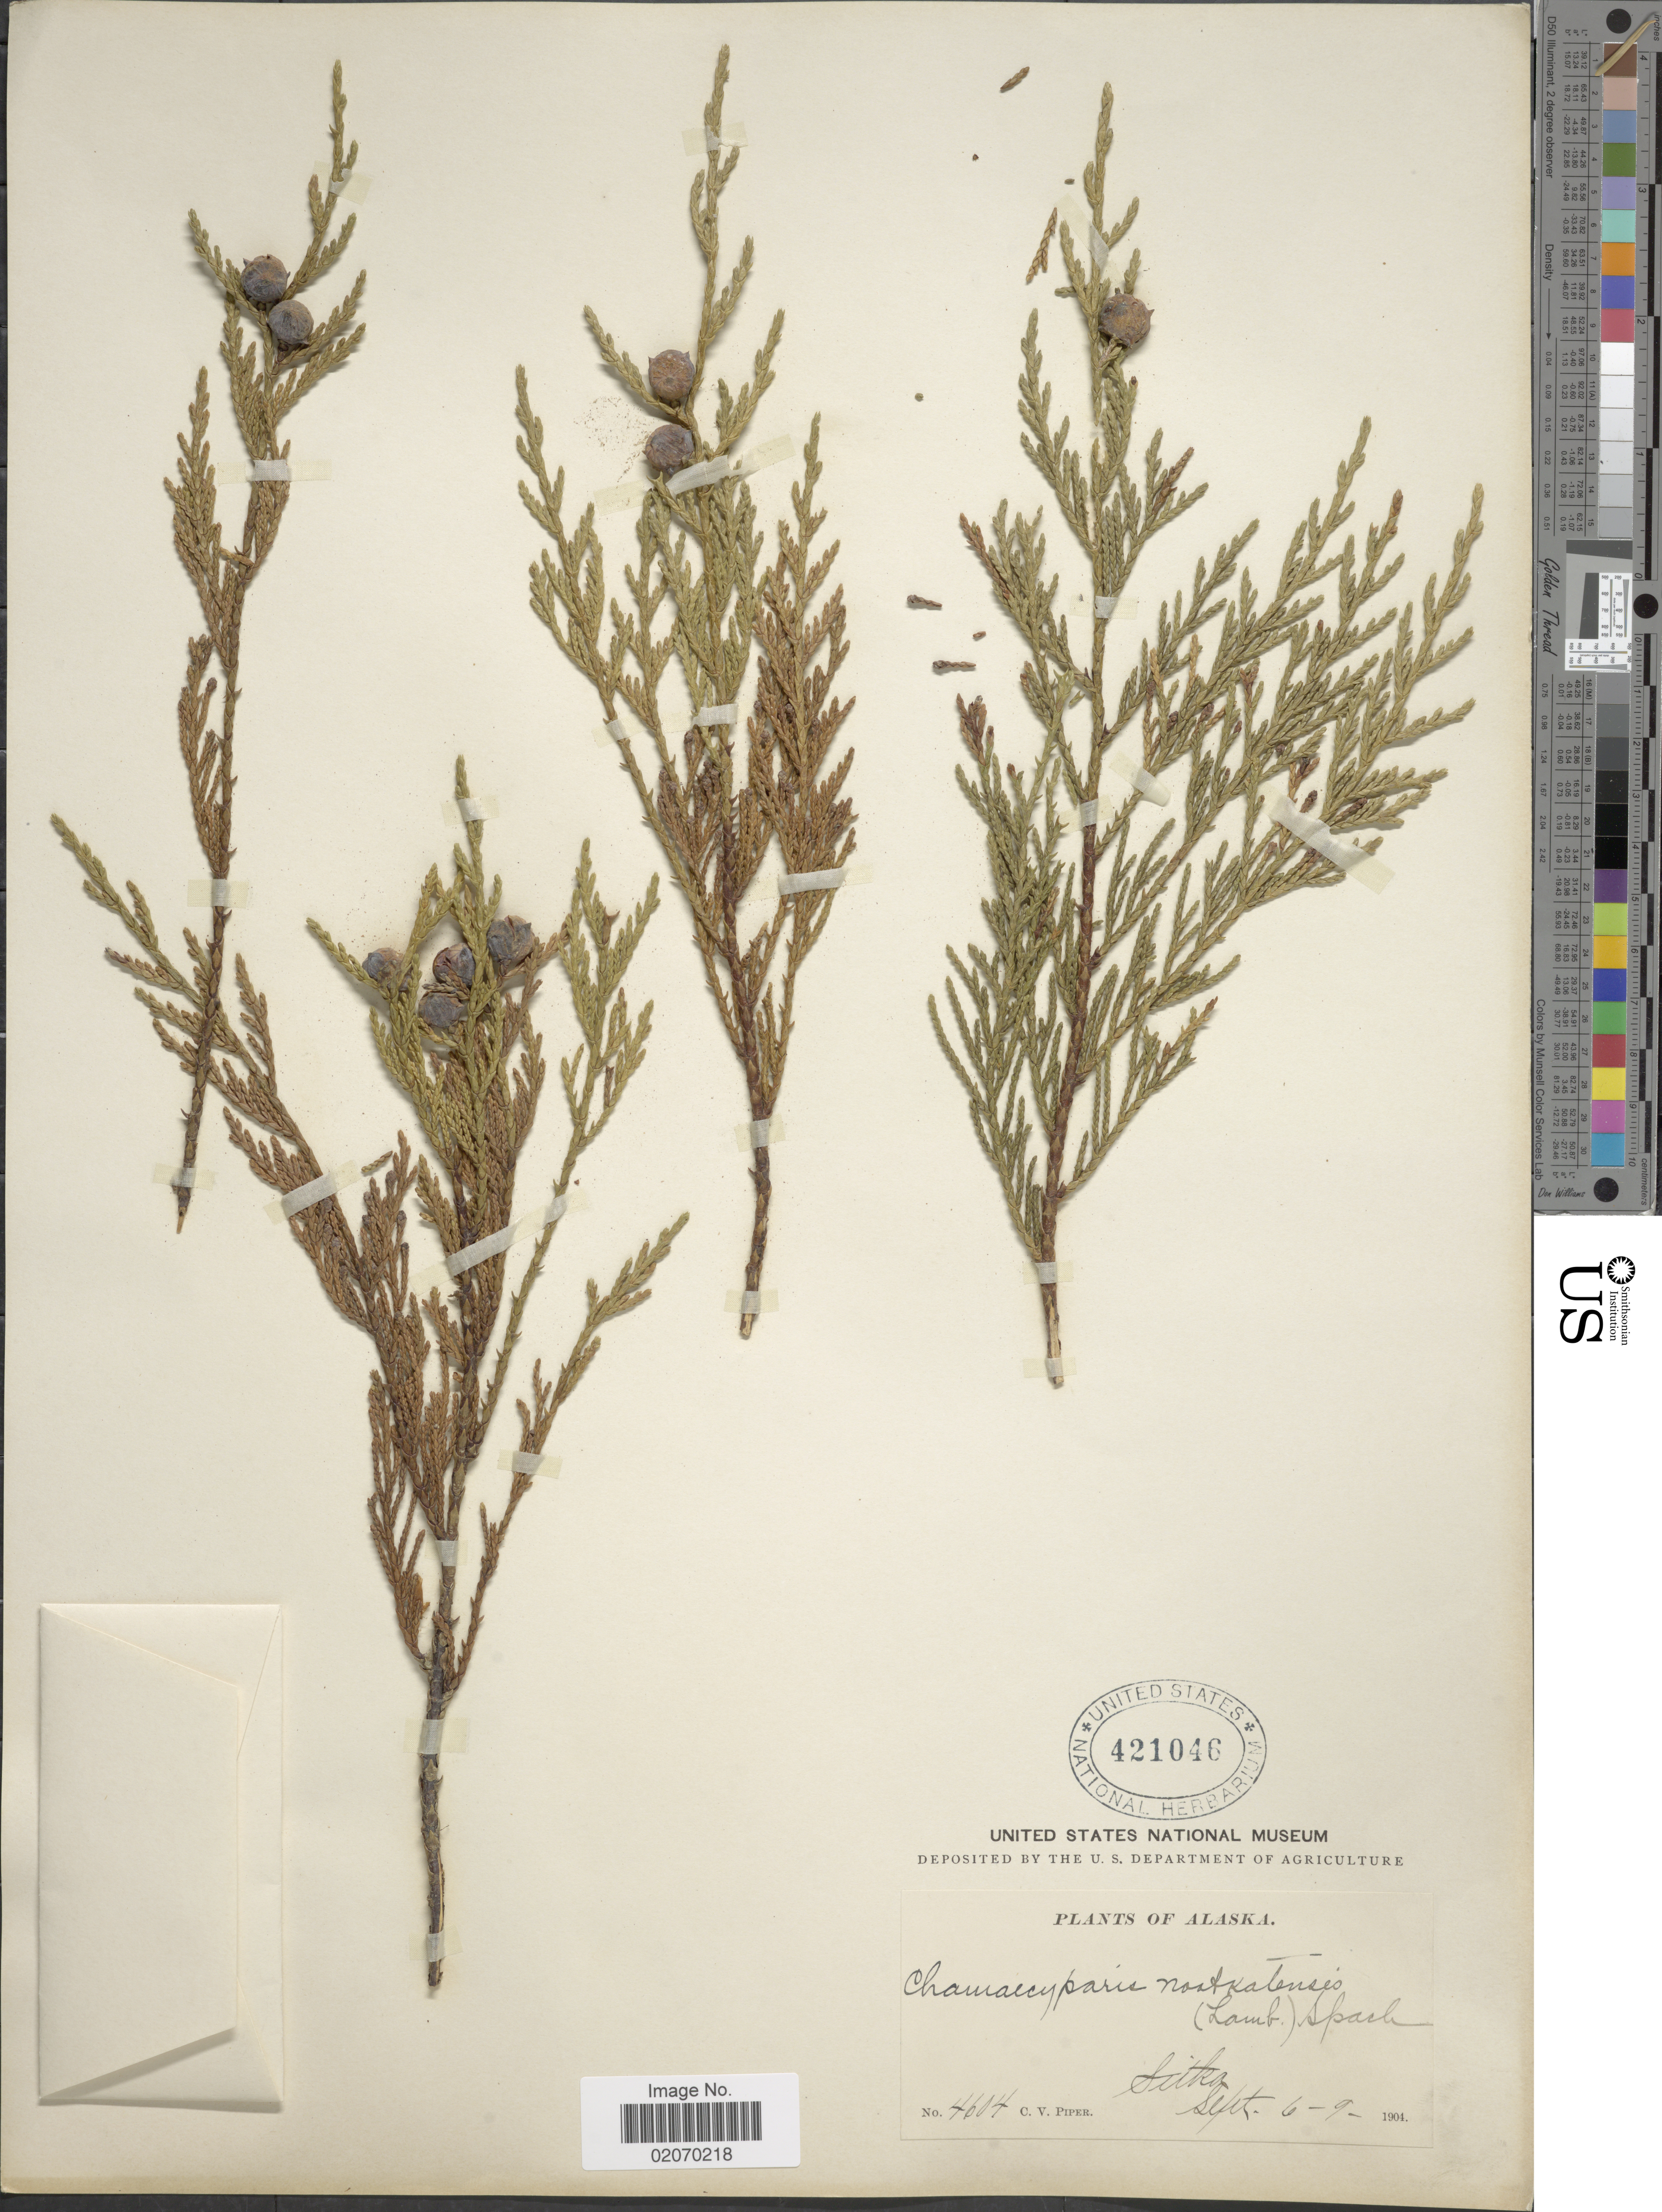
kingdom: Plantae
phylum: Tracheophyta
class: Pinopsida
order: Pinales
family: Cupressaceae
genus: Chamaecyparis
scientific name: Chamaecyparis nootkatensis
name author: (D. Don) Spach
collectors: C. V. Piper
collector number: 4604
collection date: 1904-09-06/1904-09-09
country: United States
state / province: Alaska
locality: Sitka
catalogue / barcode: US 421046